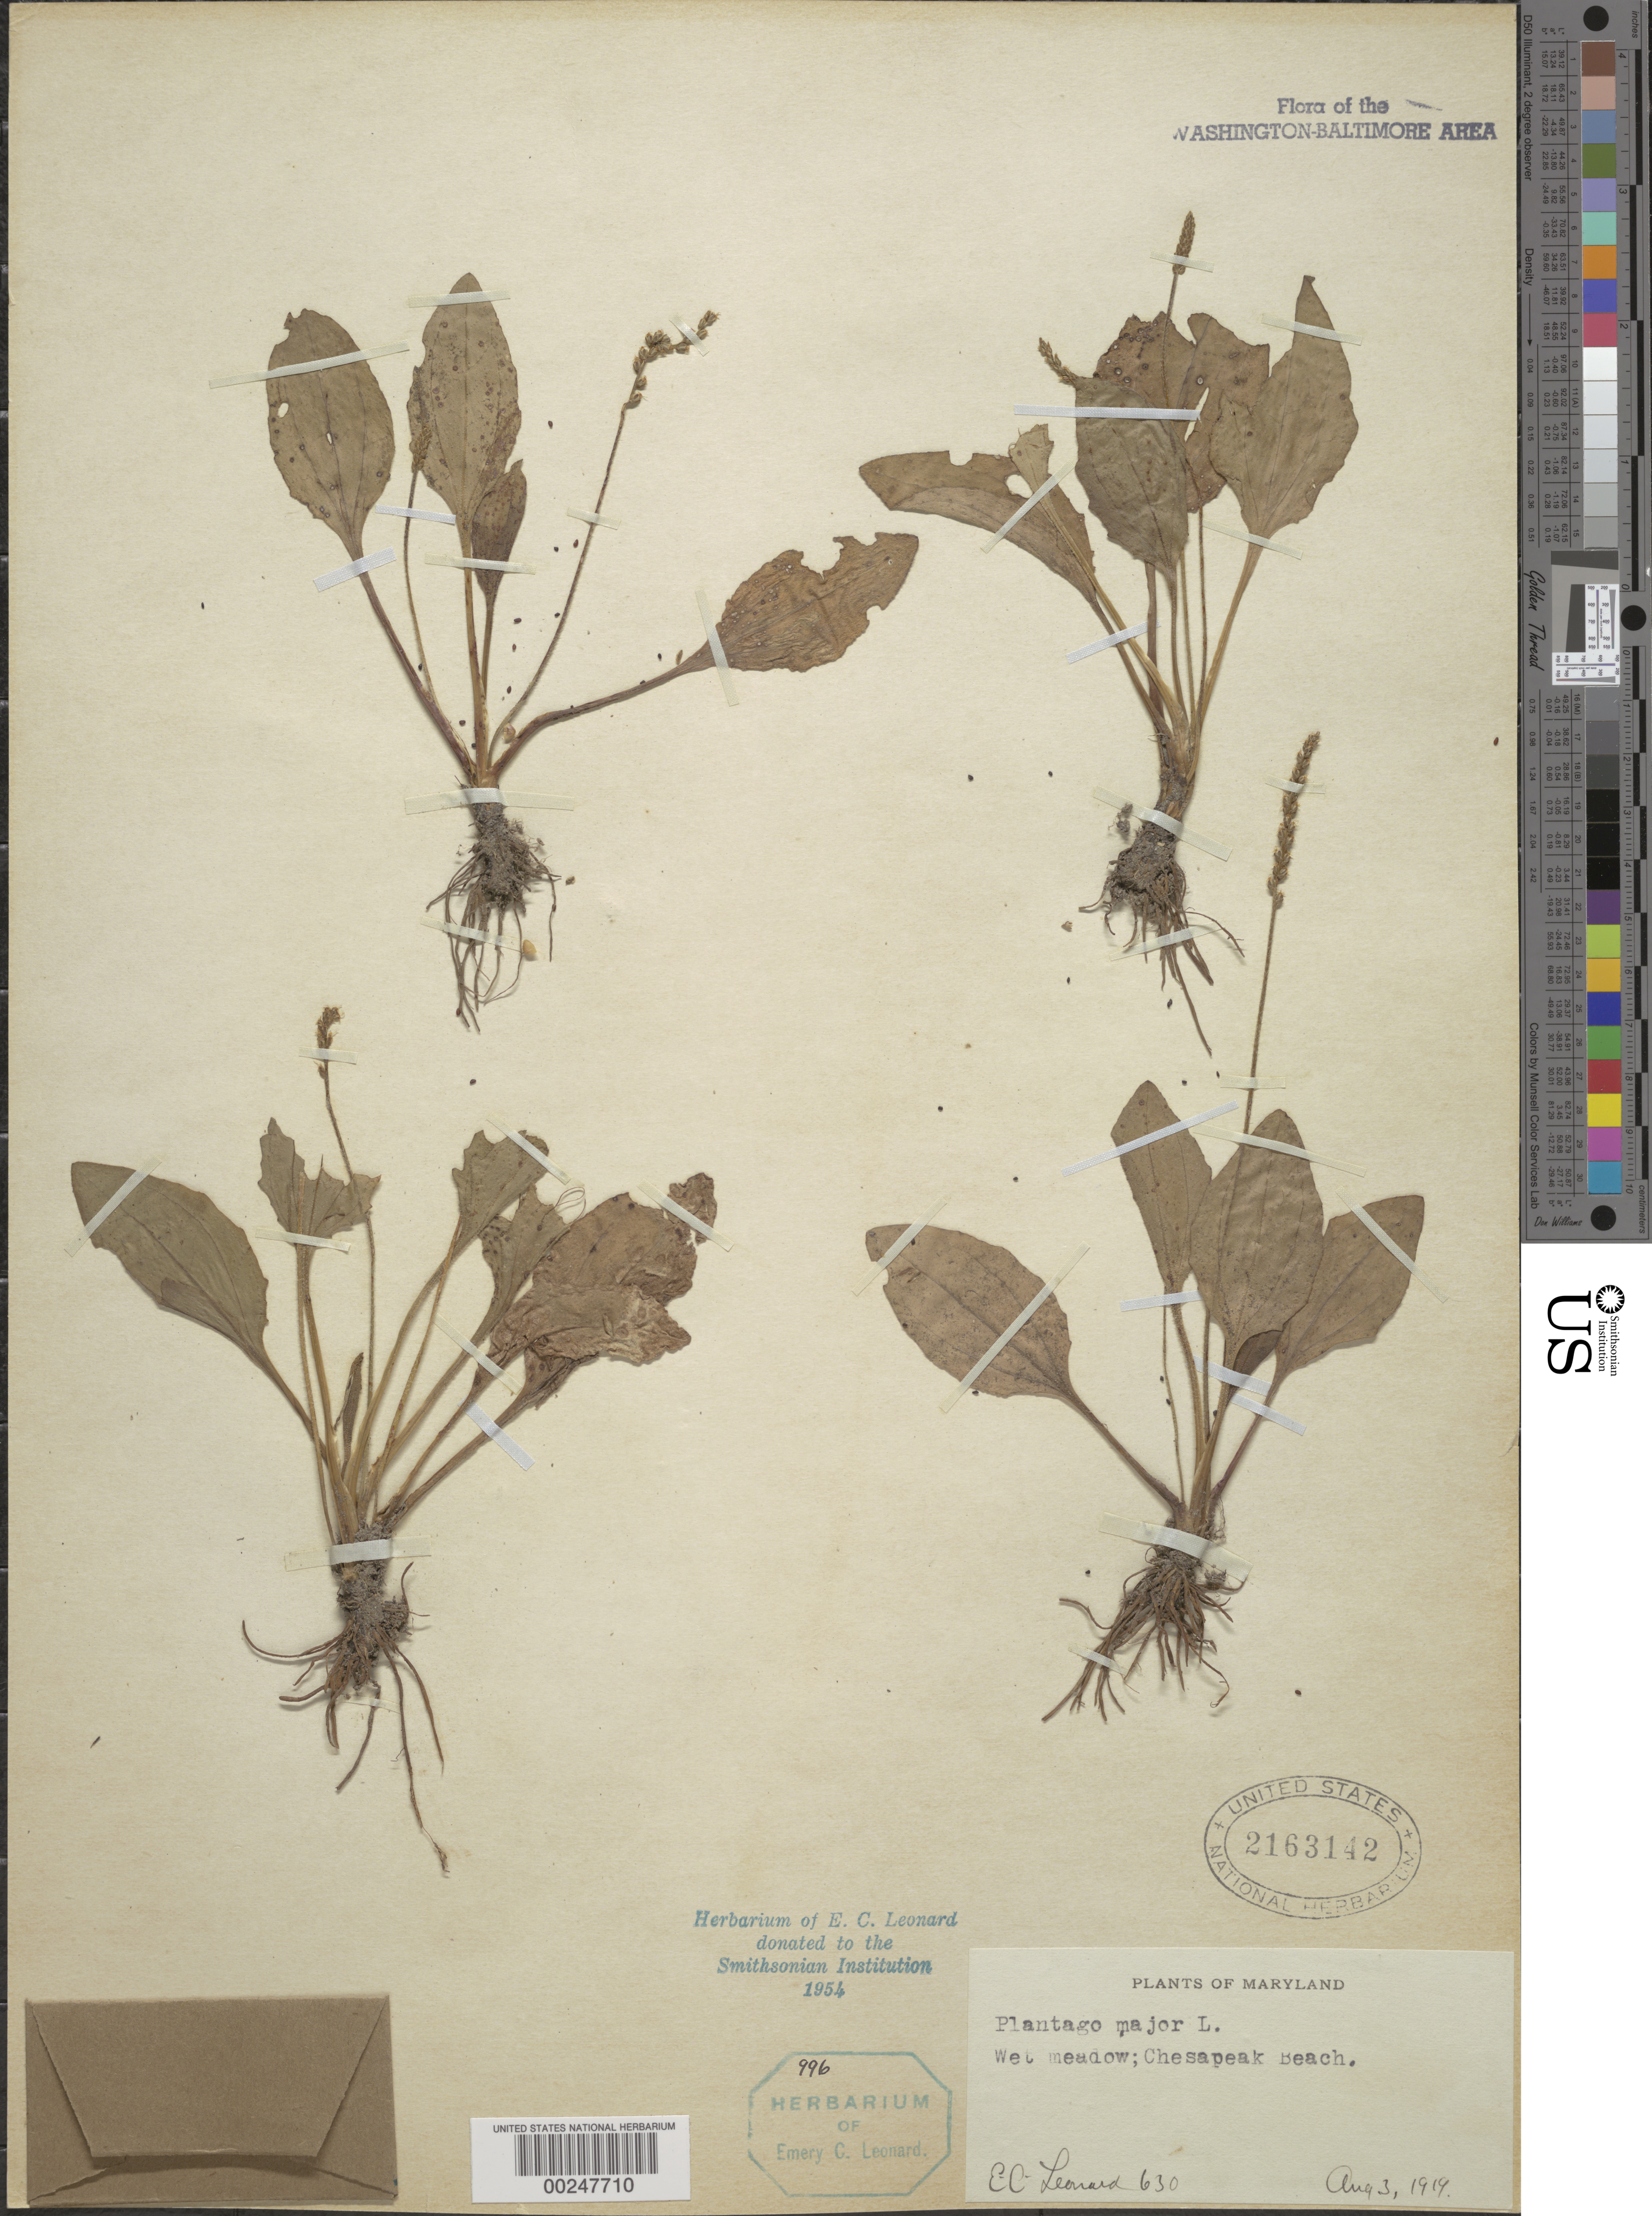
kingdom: Plantae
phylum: Tracheophyta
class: Magnoliopsida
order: Lamiales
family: Plantaginaceae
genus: Plantago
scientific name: Plantago major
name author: L.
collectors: E. C. Leonard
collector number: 630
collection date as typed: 03 Aug 1919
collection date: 1919-08-03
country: United States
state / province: Maryland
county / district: Calvert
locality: Chesapeake Beach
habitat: Wet meadow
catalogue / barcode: US 2163142